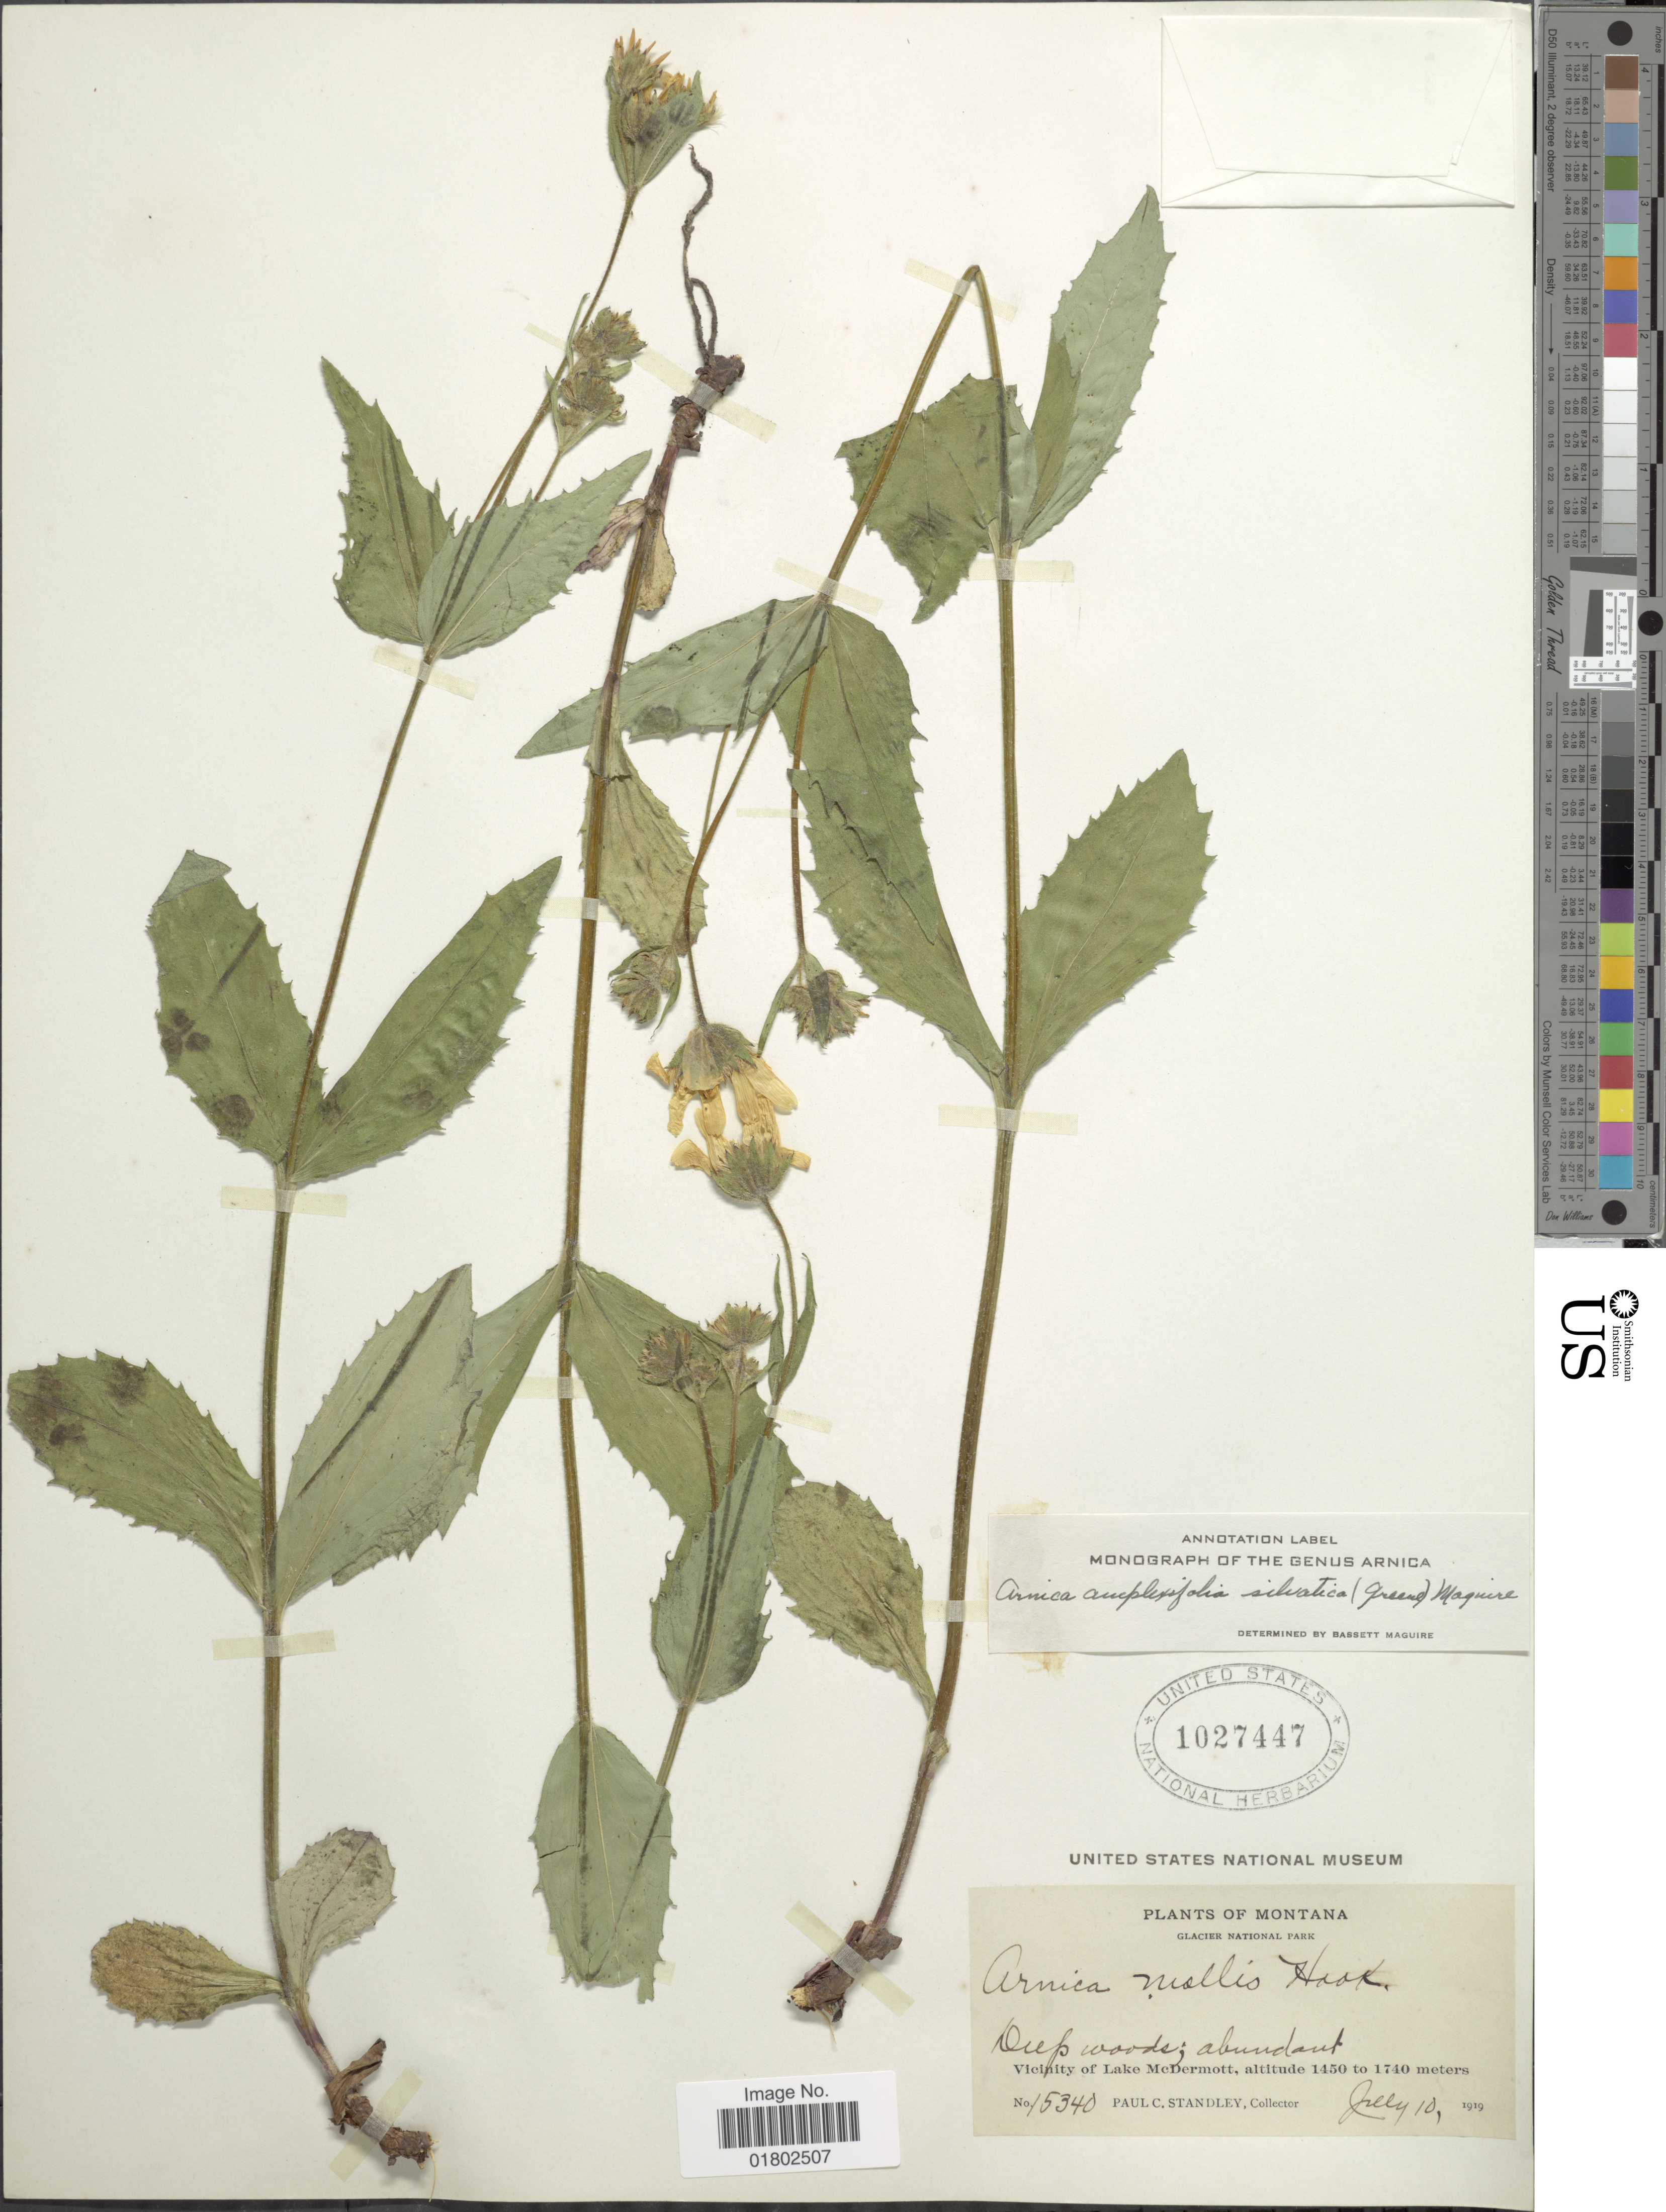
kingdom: Plantae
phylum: Tracheophyta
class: Magnoliopsida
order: Asterales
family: Asteraceae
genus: Arnica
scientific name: Arnica amplexifolia subsp. genuina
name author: Maguire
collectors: P. C. Standley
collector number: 15340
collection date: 1919-07-10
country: United States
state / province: Montana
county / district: Glacier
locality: Glacier National Park, Deep woods, Vicinity of Lake McDermott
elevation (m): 1450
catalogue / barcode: US 1027447